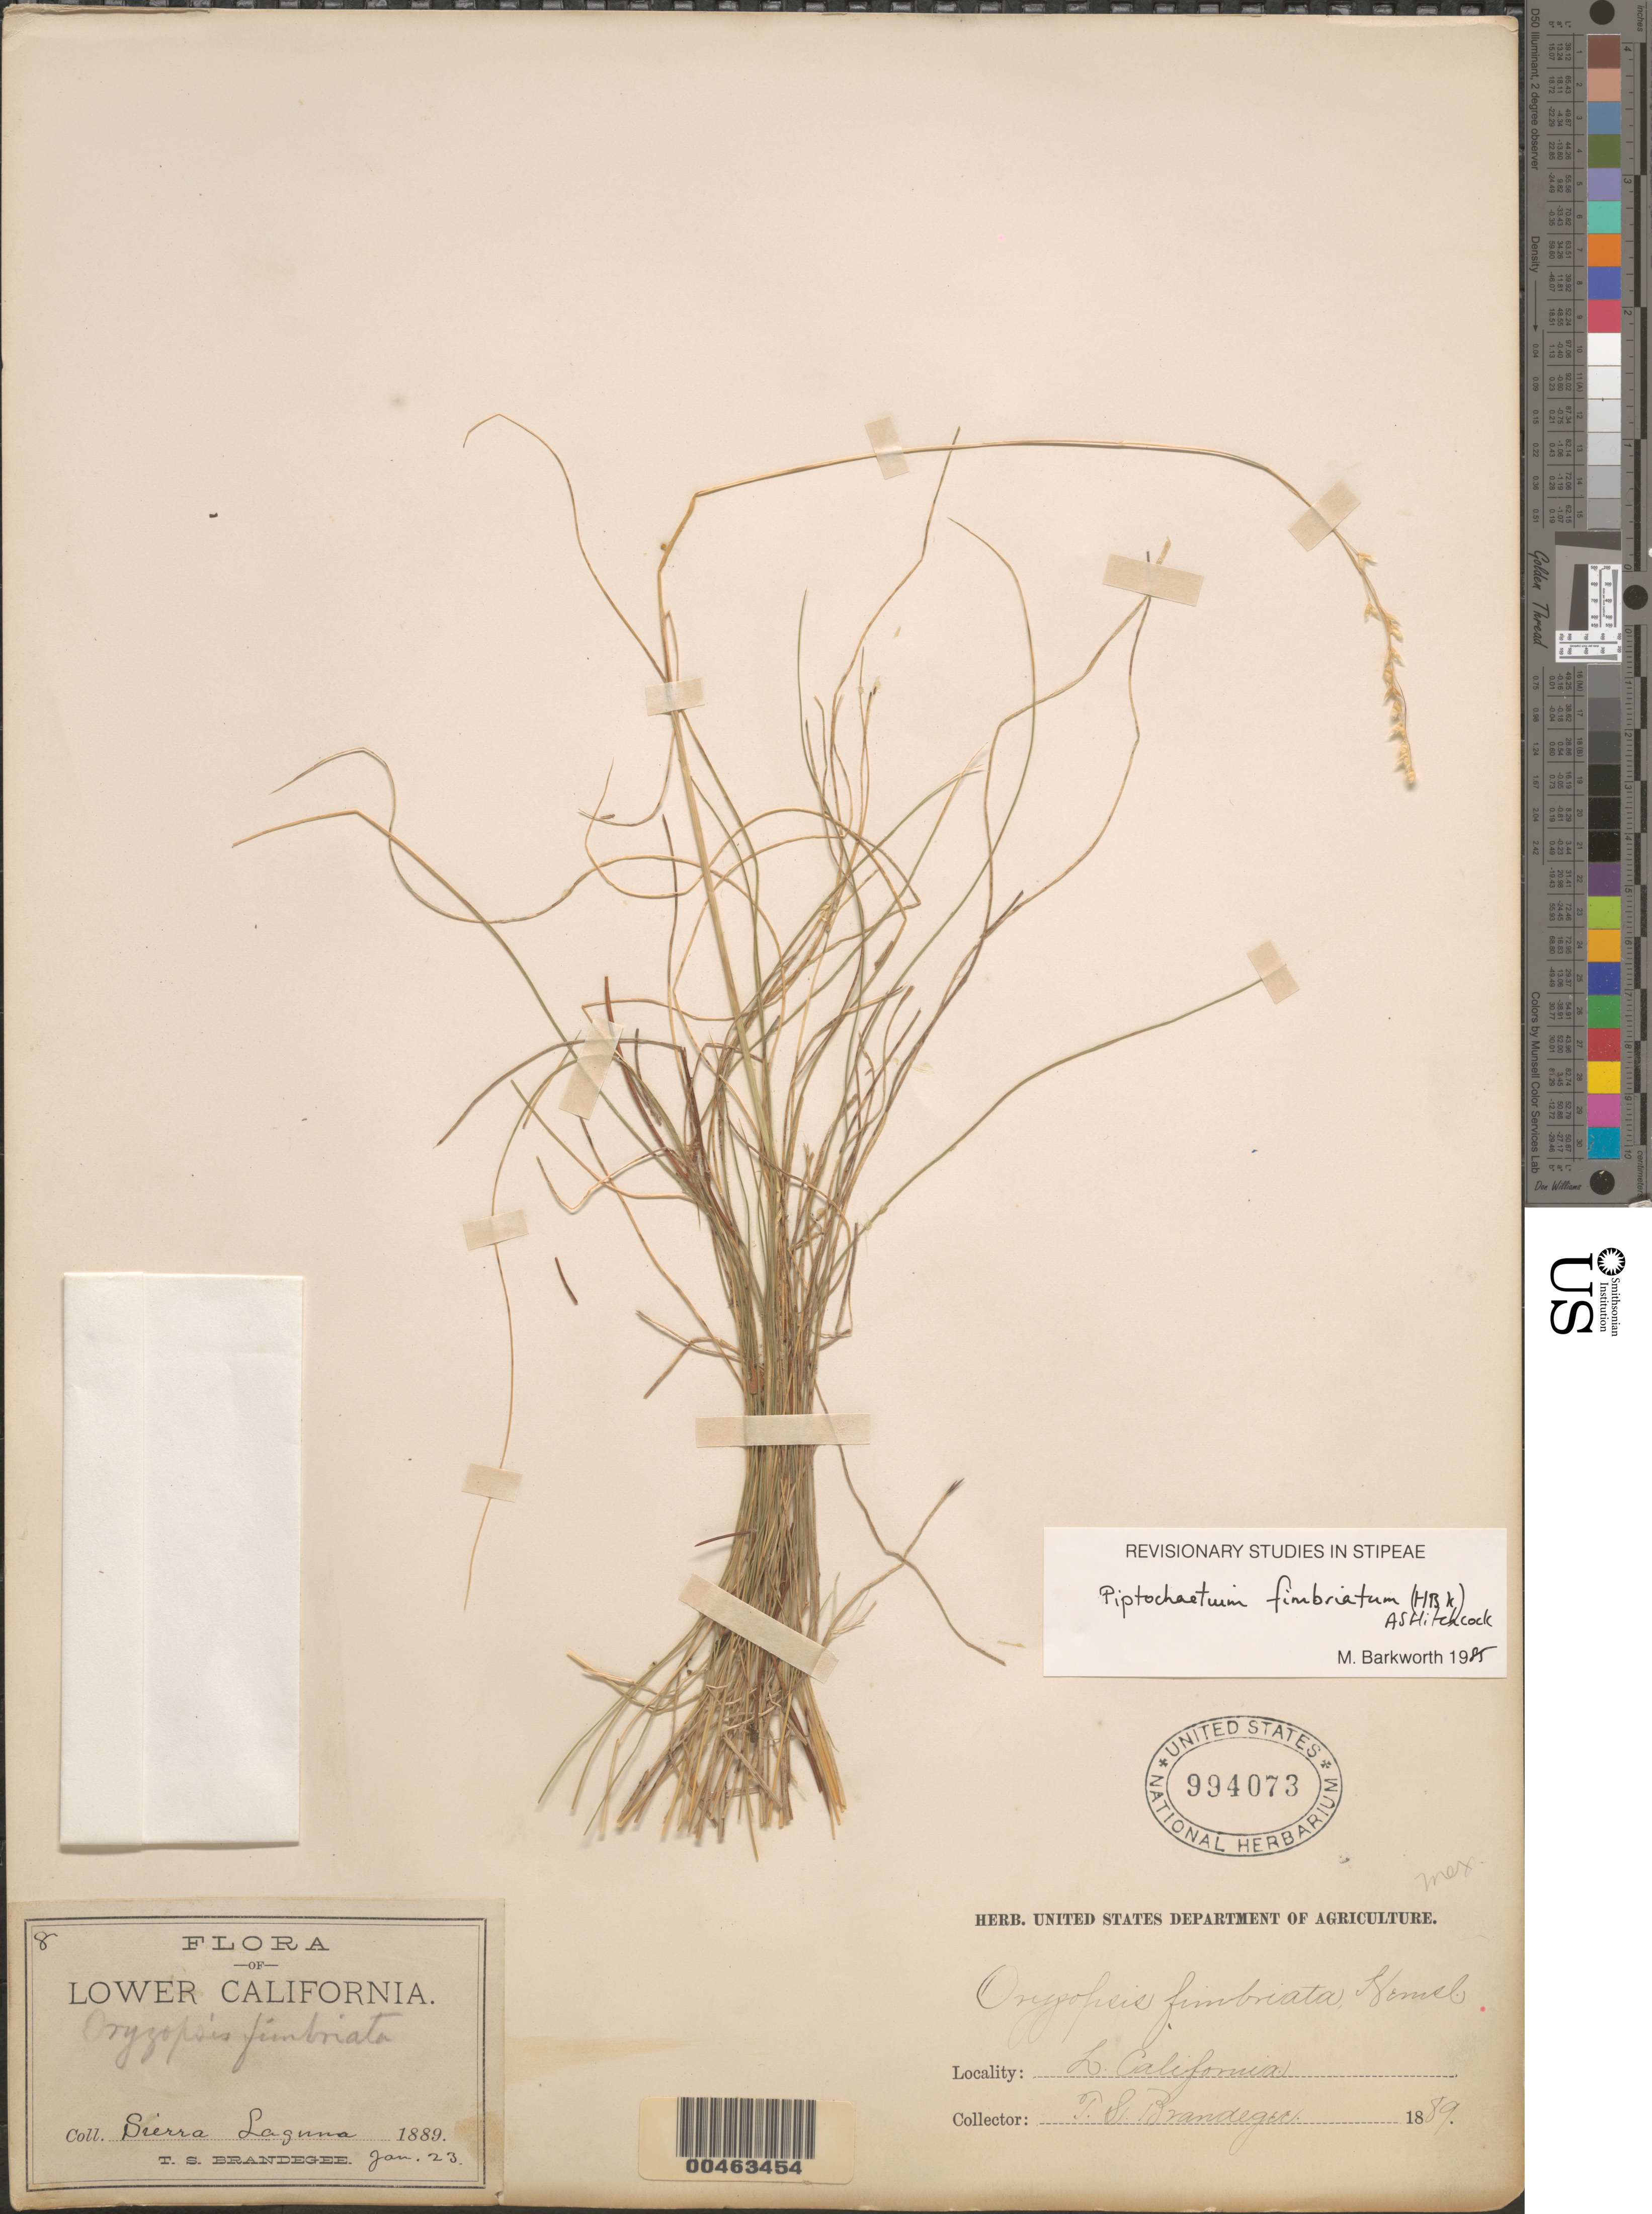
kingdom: Plantae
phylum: Tracheophyta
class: Liliopsida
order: Poales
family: Poaceae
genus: Piptochaetium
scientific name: Piptochaetium fimbriatum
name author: (Kunth) Hitchc.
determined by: Barkworth, M. E.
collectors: T. S. Brandegee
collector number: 8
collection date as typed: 23 Jan 1889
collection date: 1889-01-23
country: Mexico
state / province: Baja California Sur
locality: Sierra Laguna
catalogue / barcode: US 994073